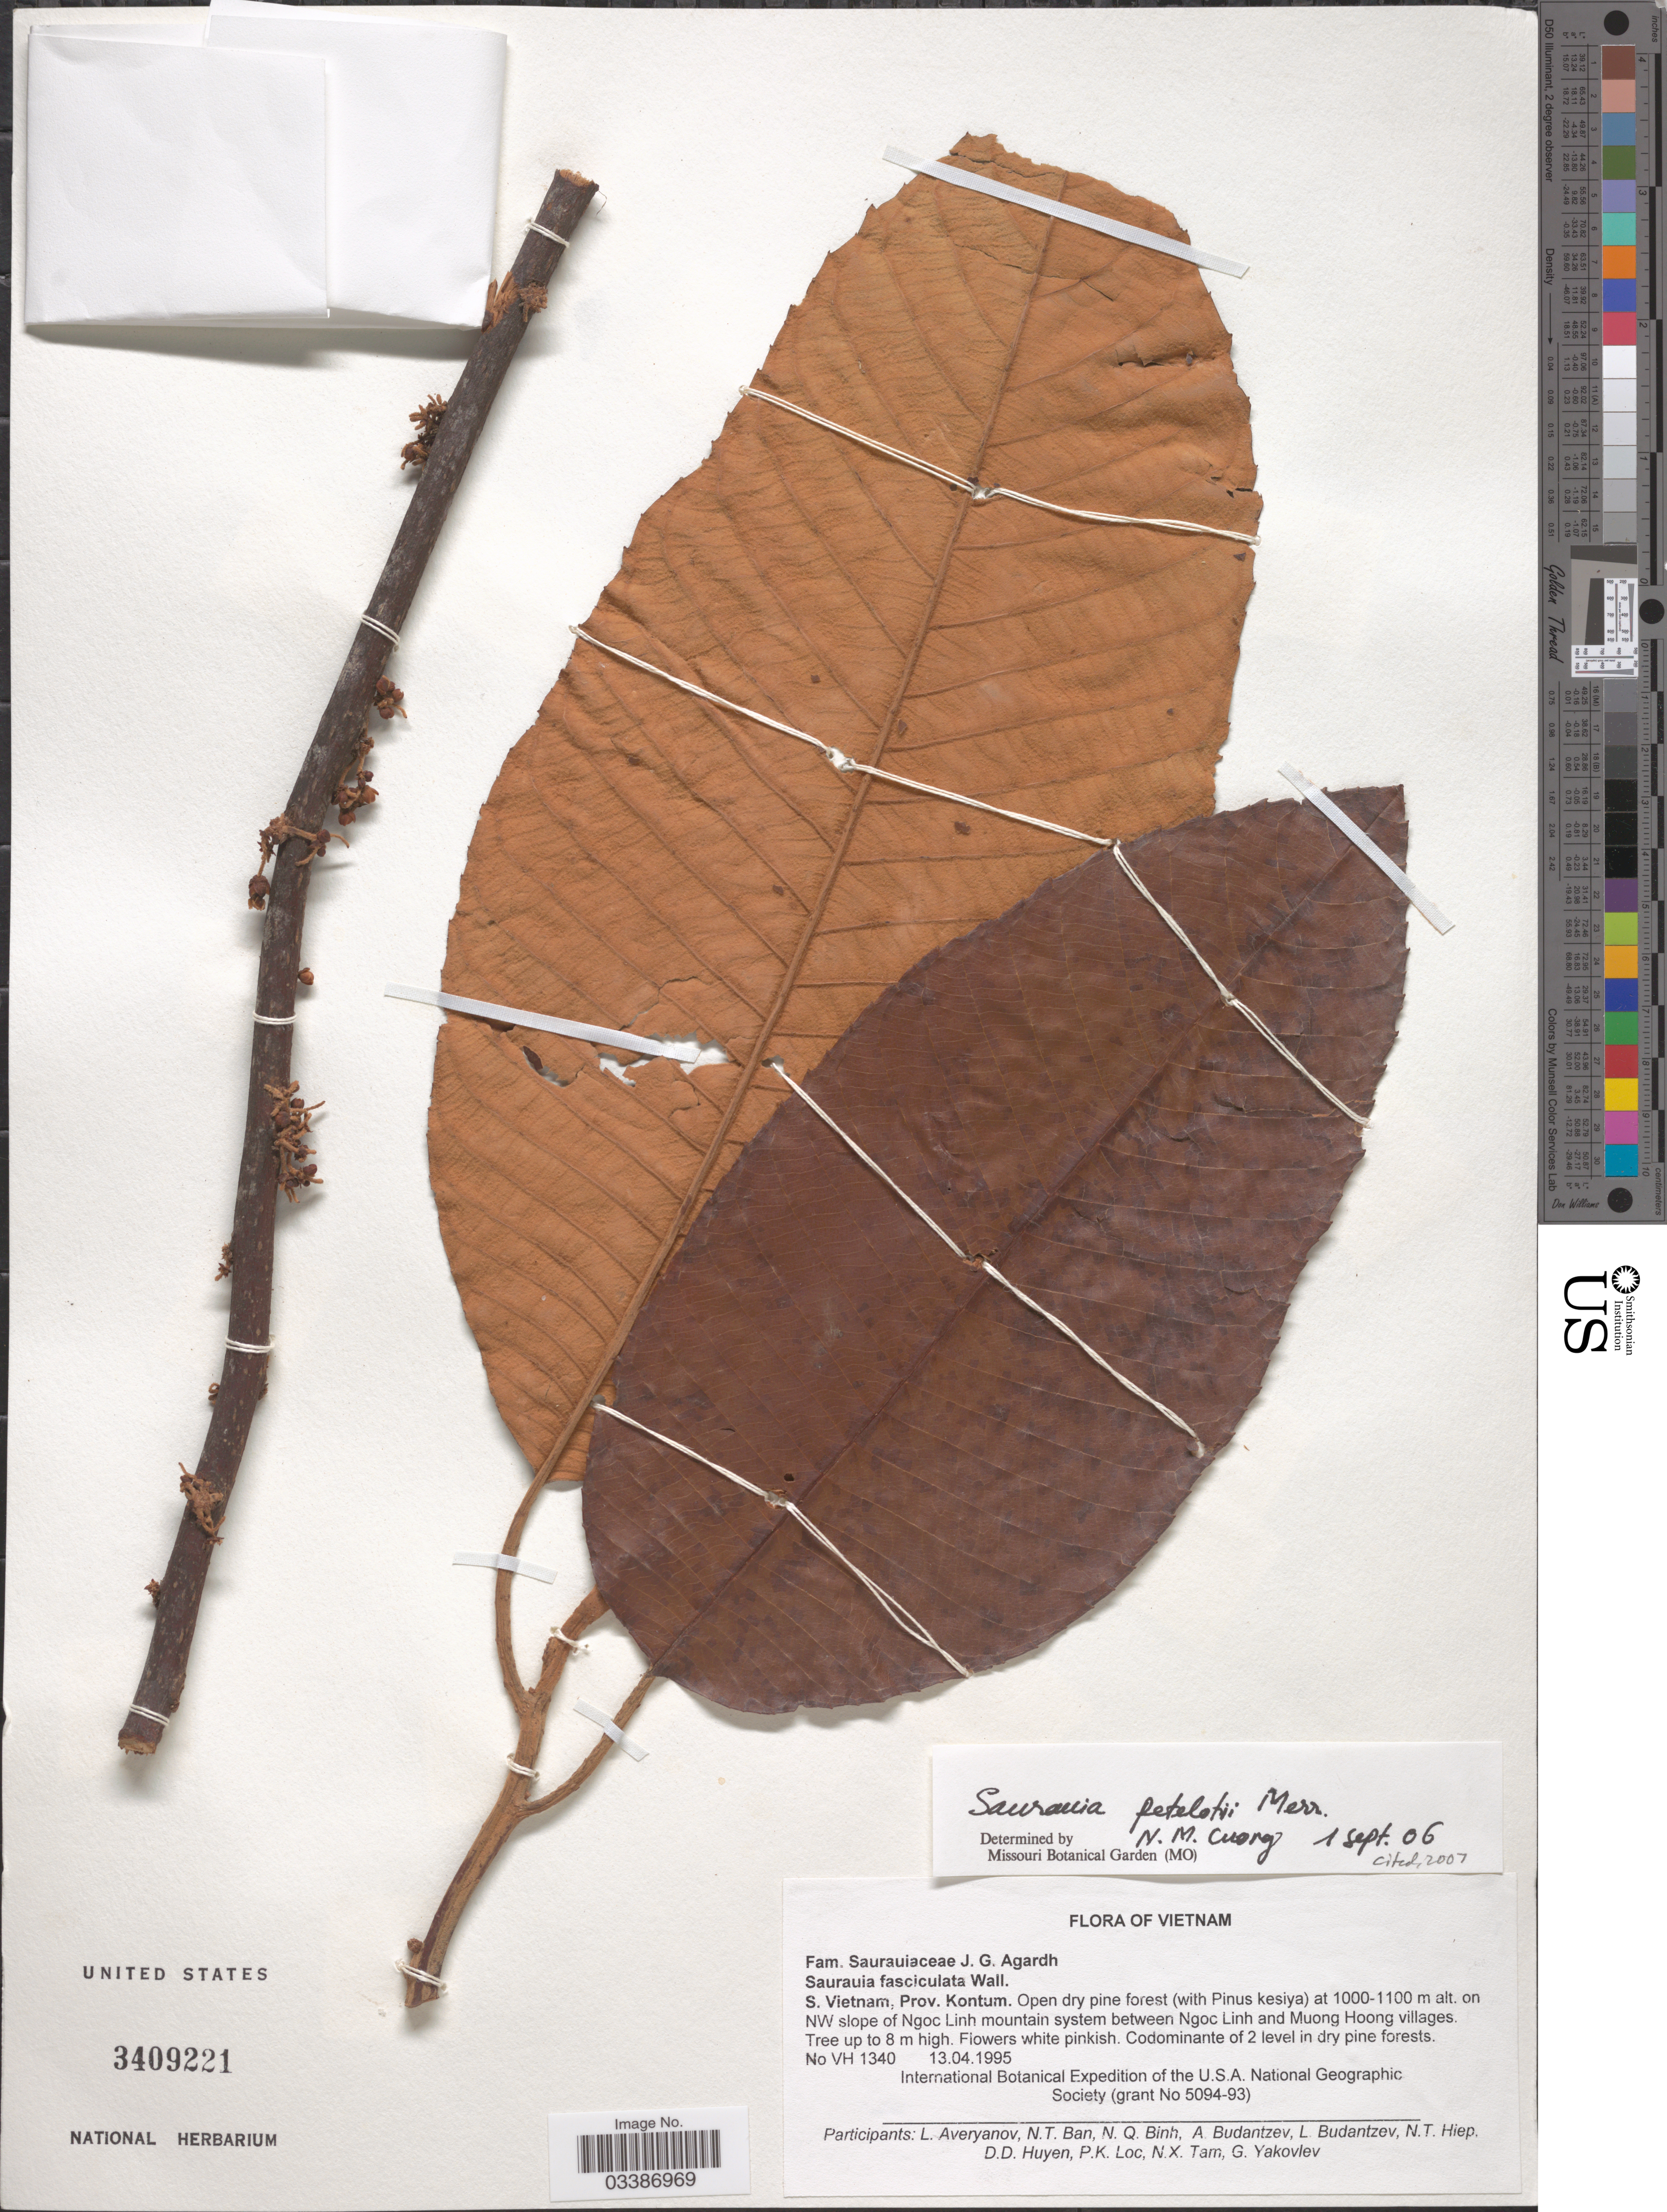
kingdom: Plantae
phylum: Tracheophyta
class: Magnoliopsida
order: Ericales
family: Actinidiaceae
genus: Saurauia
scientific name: Saurauia petelotii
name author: Merr.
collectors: L. Averyanov, N. T. Bân, N. Binh, A. L. Budantzev & et al.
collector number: VH1340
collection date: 1995-04-13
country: Vietnam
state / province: Kon Tum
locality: S. Vietnam, Prov. Kontum. On NW slope of Ngoc Linh mountain system between Ngoc Linh and Muong Hoong villages.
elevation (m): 1000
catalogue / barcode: US 3409221